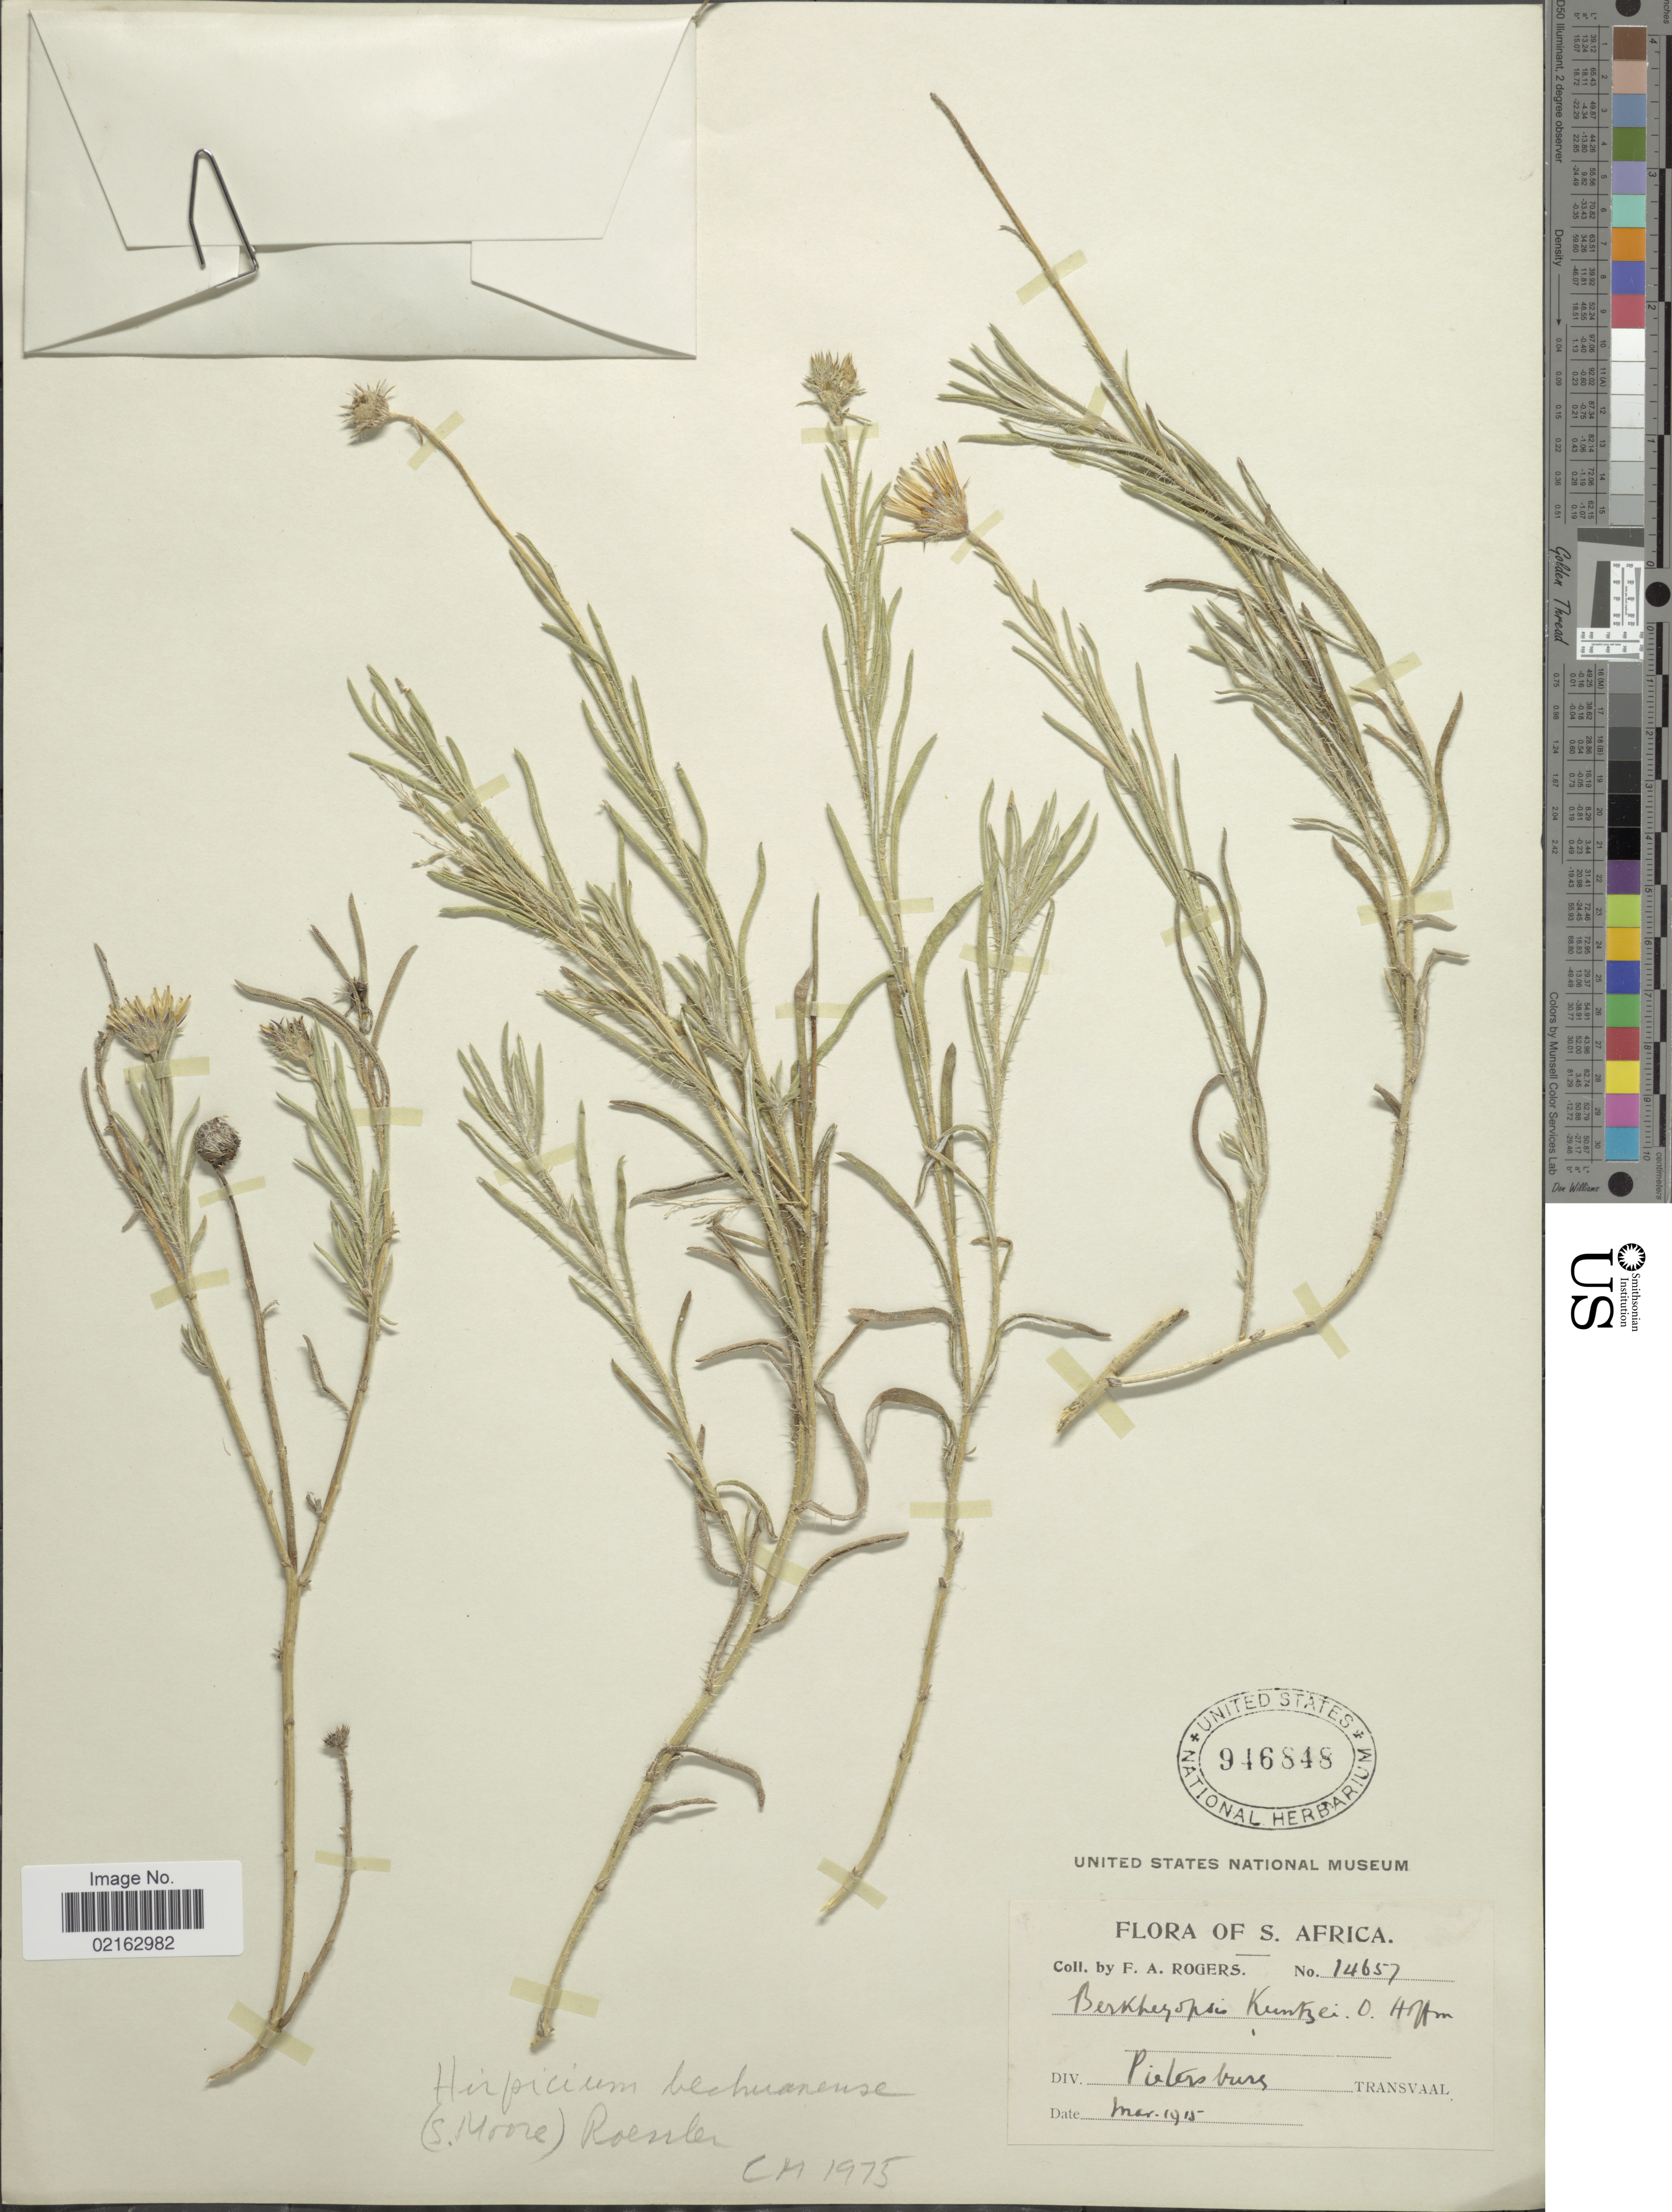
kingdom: Plantae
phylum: Tracheophyta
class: Magnoliopsida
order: Asterales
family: Asteraceae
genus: Hirpicium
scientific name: Hirpicium bechuanense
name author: (S. Moore) Roessler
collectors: F. A. Rogers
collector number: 14657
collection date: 1915-03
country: South Africa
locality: Pietersburg, Transvaal.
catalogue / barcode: US 946848